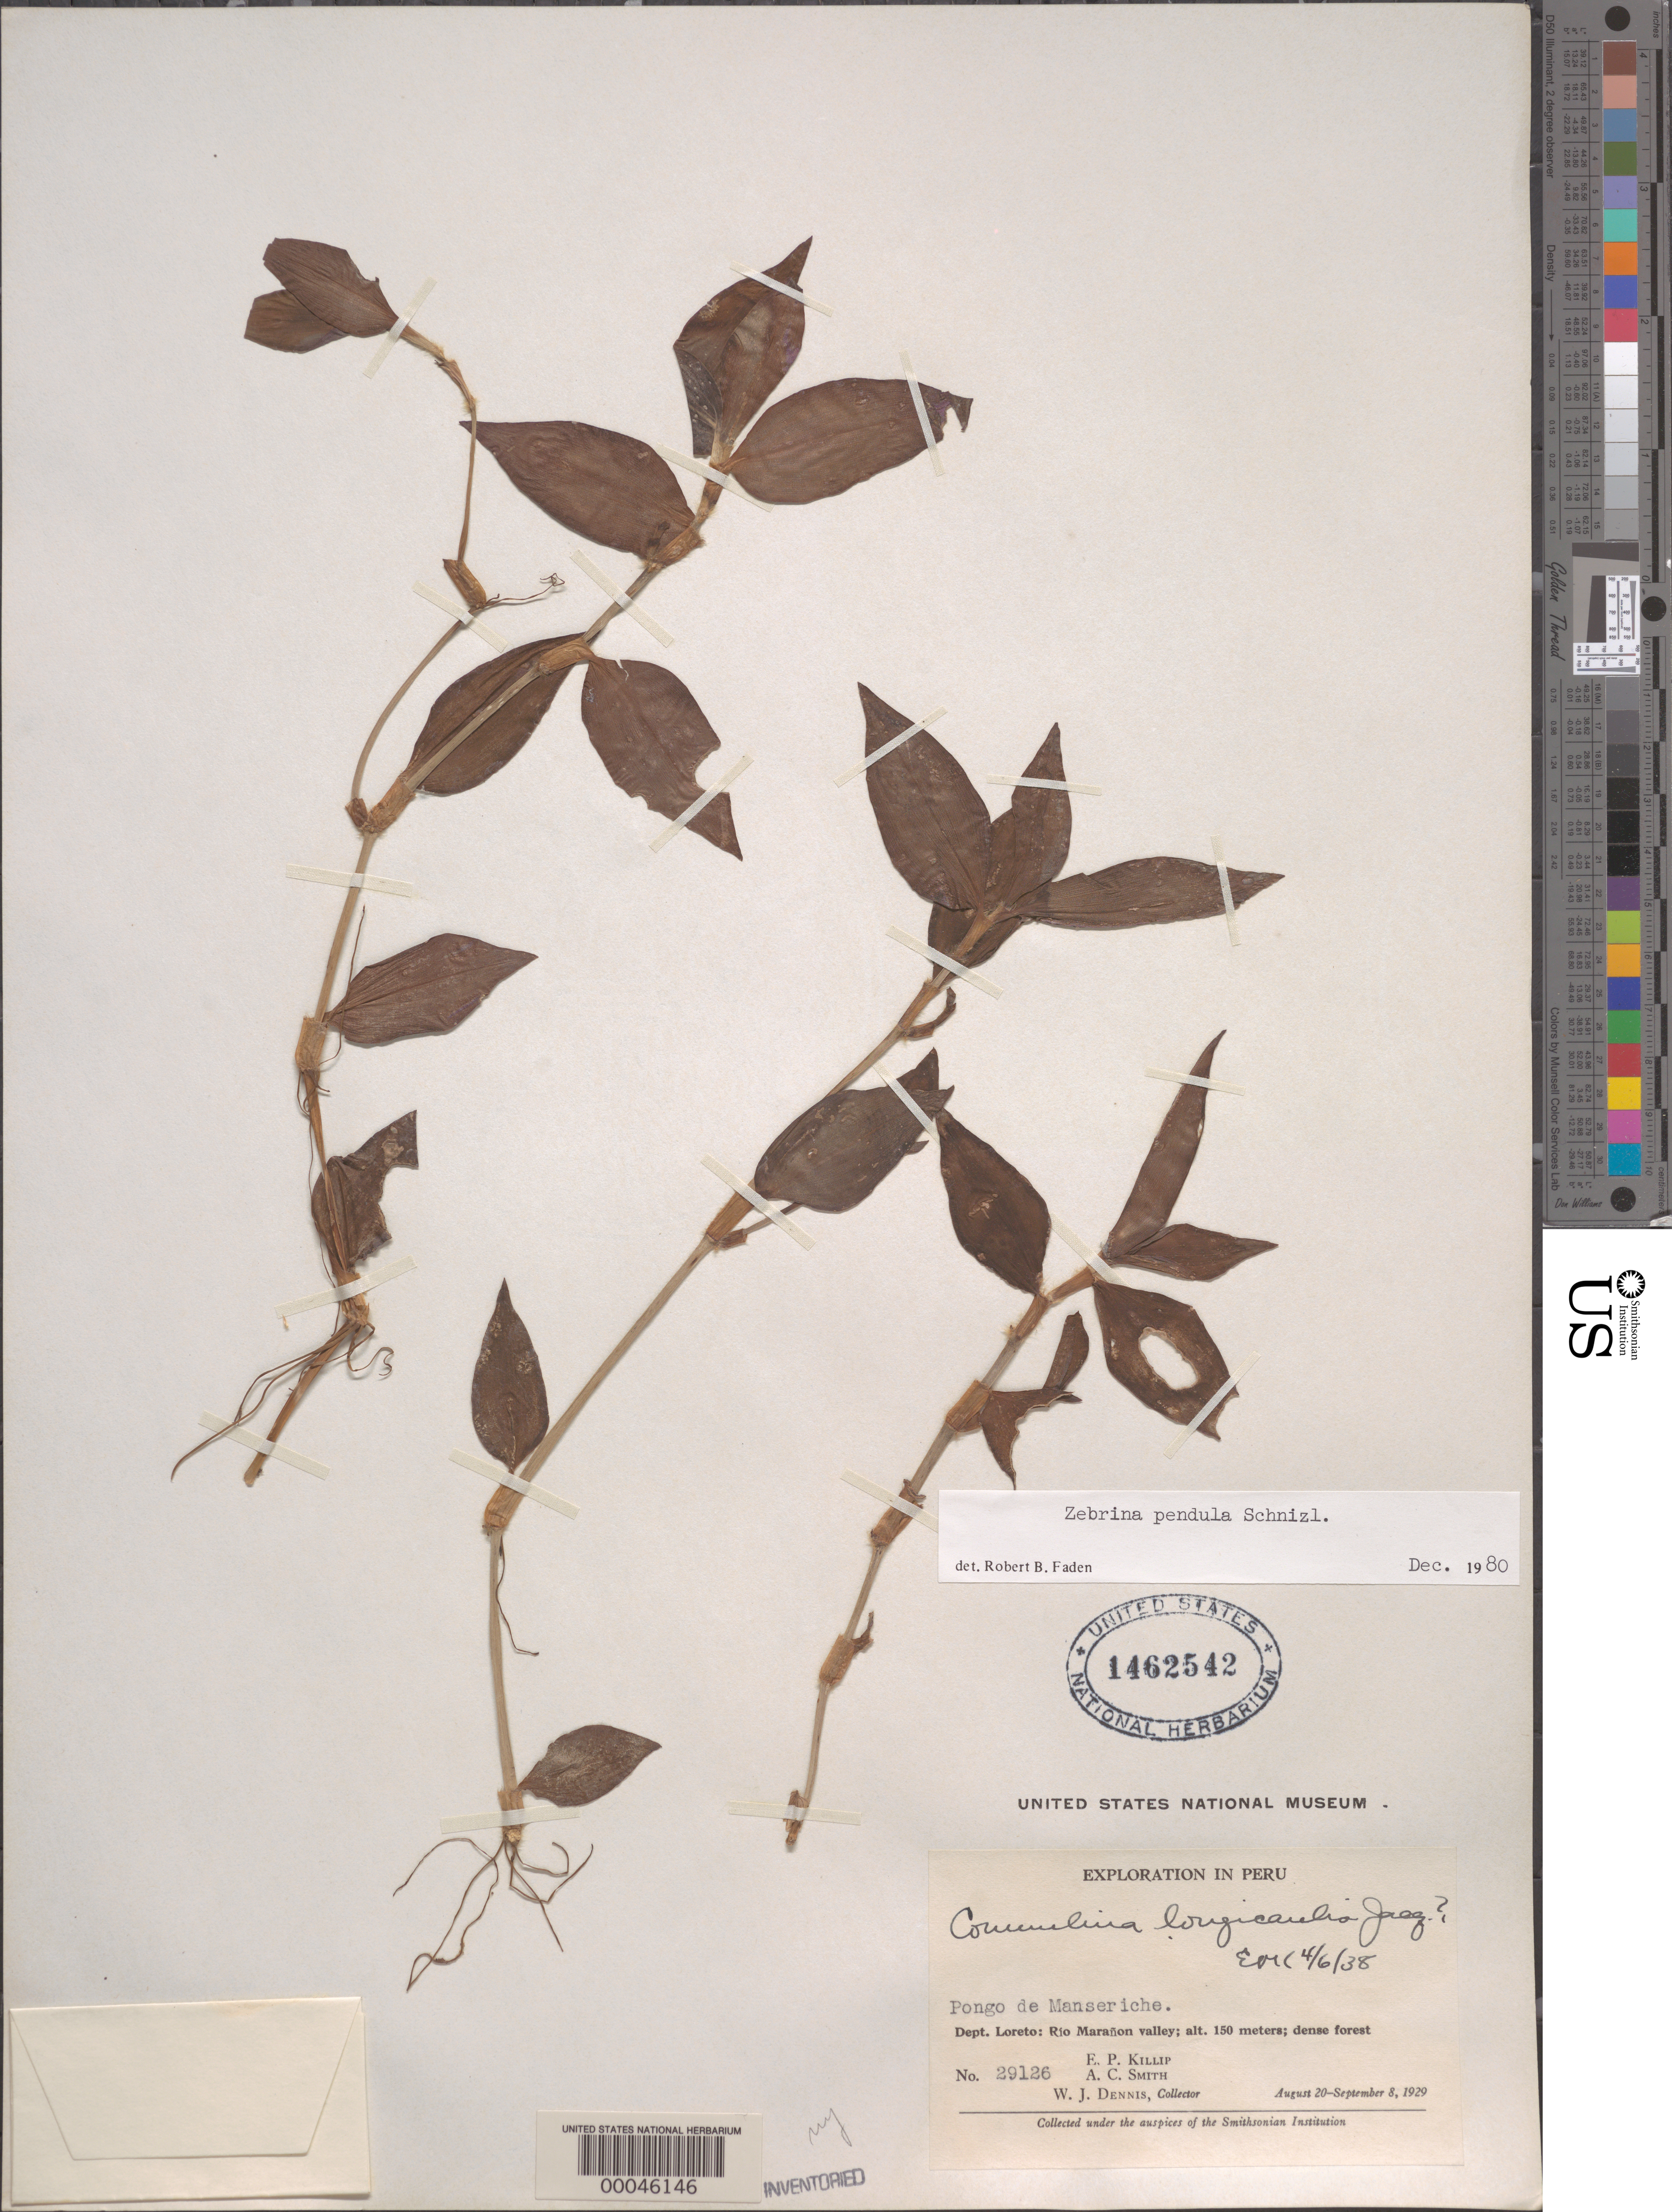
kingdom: Plantae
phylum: Tracheophyta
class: Liliopsida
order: Commelinales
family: Commelinaceae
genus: Tradescantia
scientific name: Tradescantia zebrina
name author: Bosse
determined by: Faden, Robert B., (US), Smithsonian Institution - National Museum of Natural History (UNITED STATES)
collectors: W. J. Dennis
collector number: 29126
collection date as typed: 20 Aug 1929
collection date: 1929-08-20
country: Peru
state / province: Loreto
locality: Rio maranon valley; pongo de manseriche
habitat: Dense forest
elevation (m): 150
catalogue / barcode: US 1462542